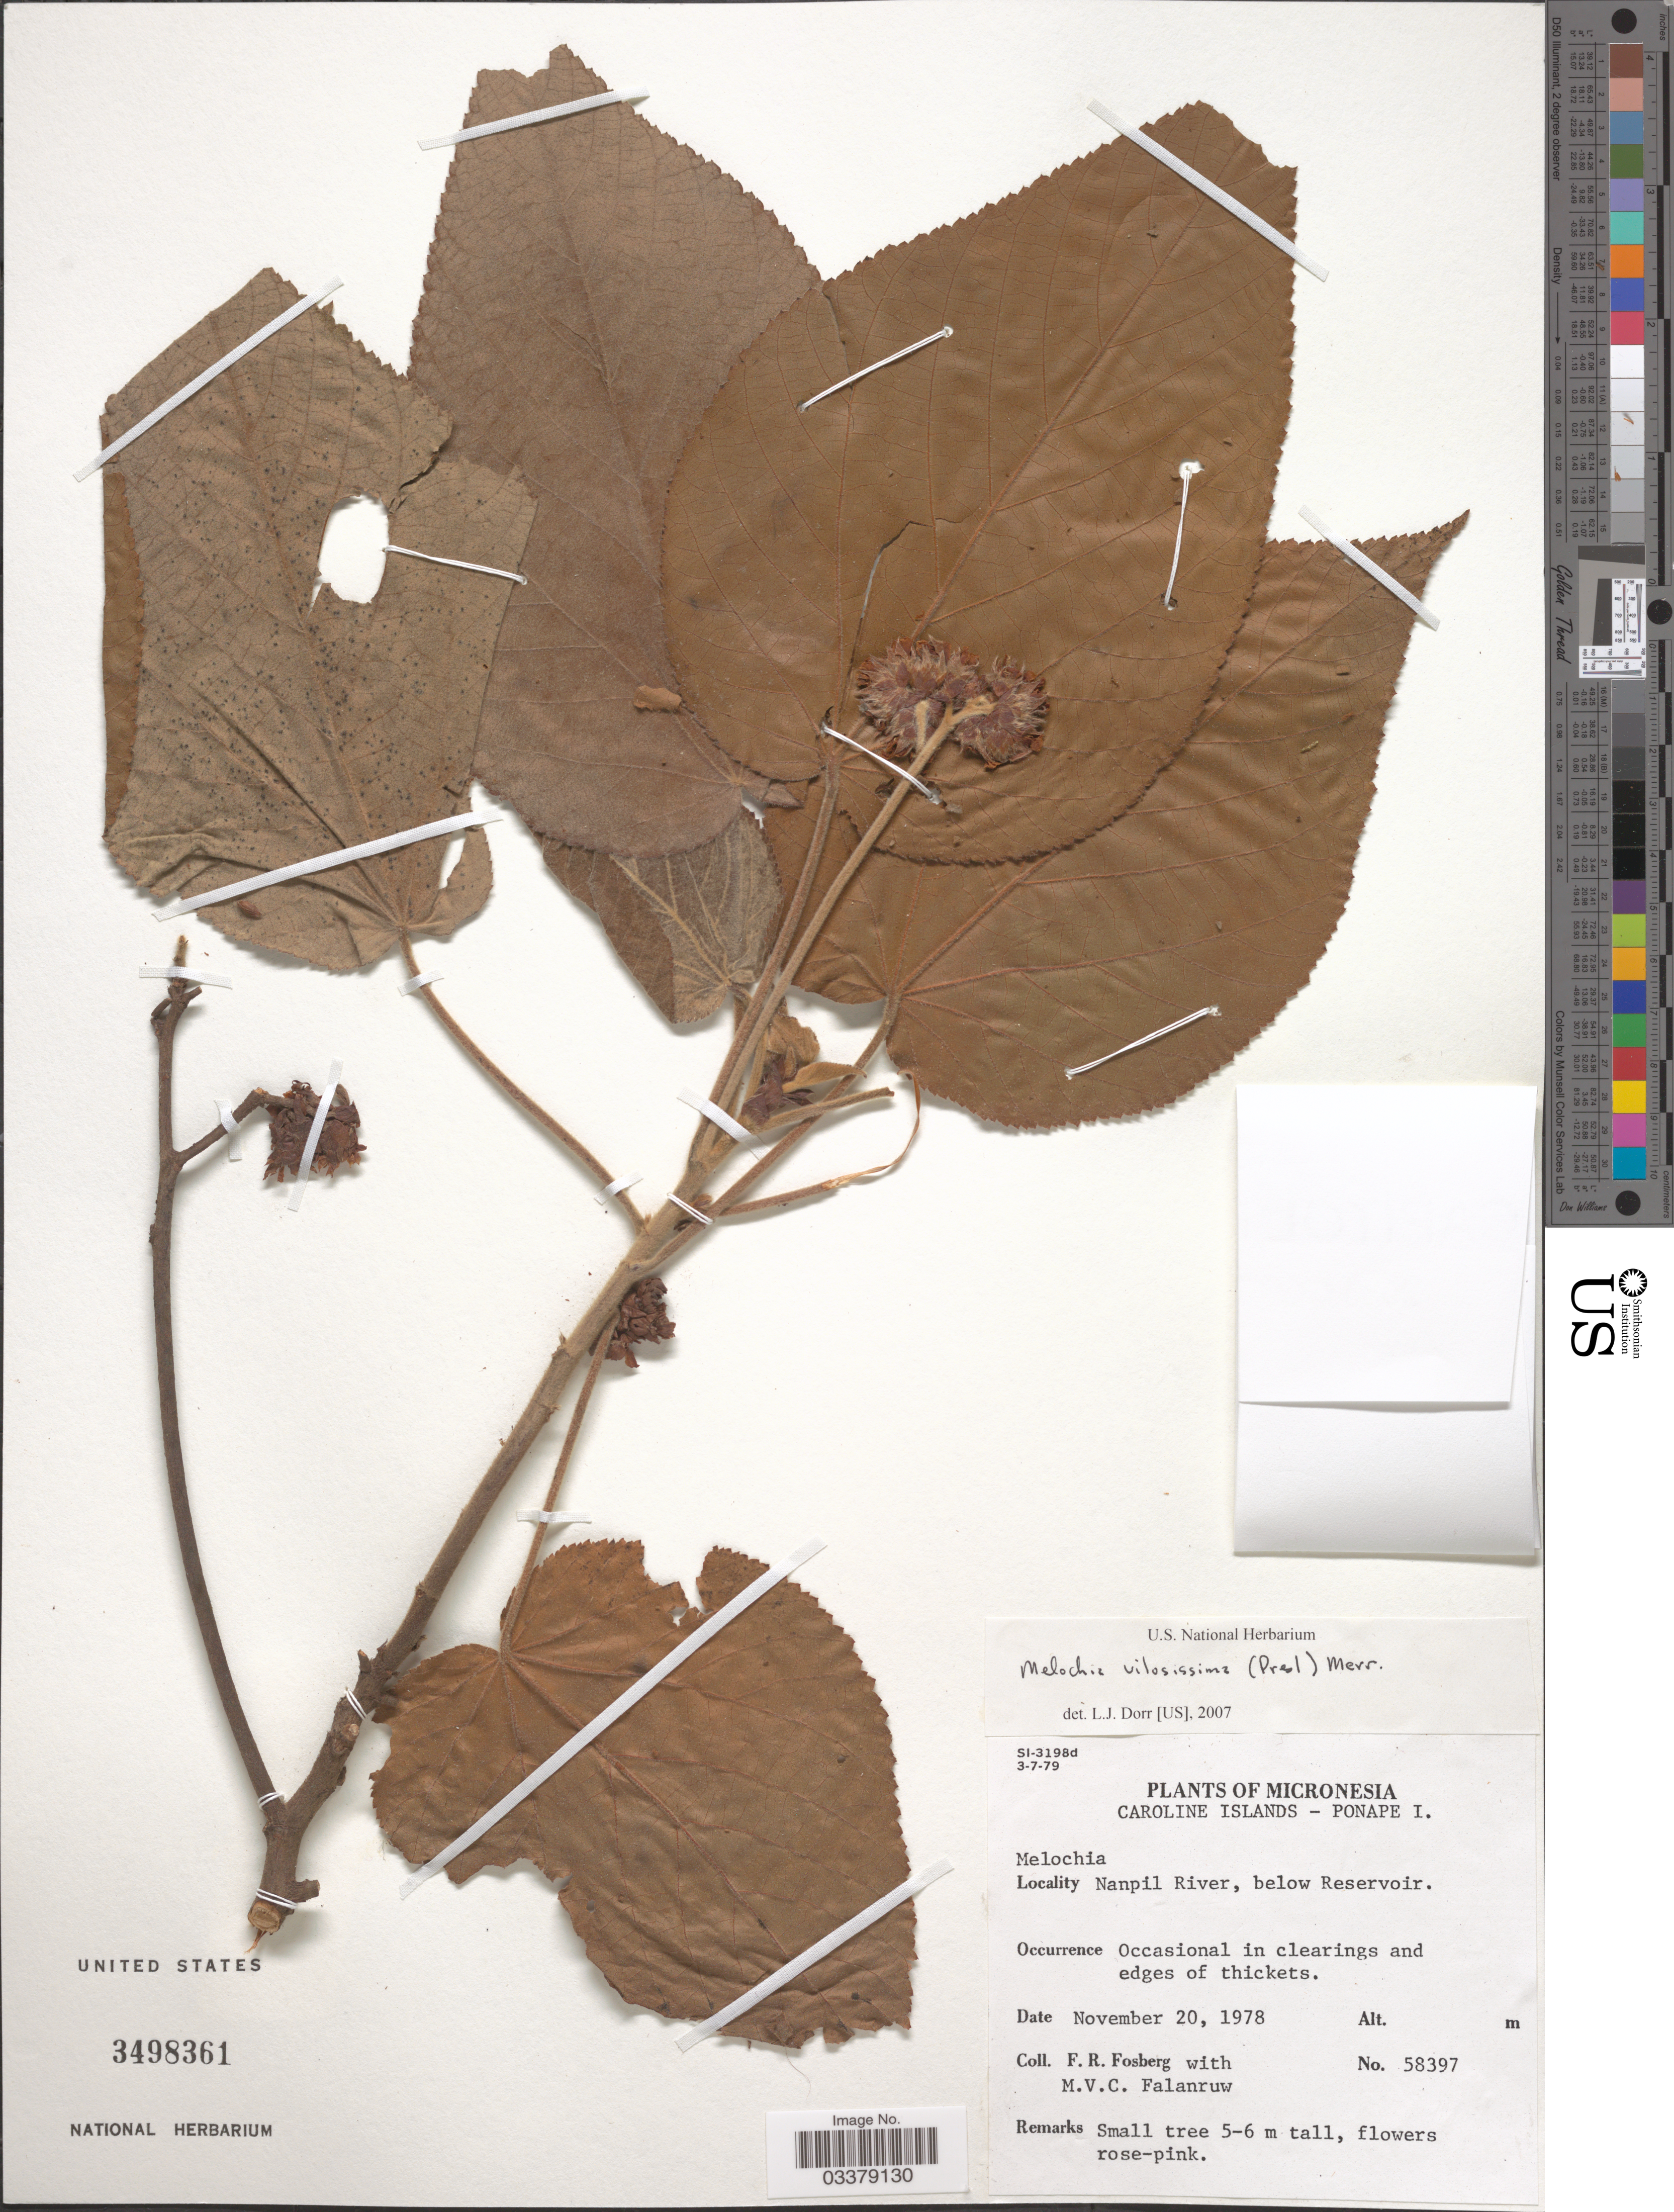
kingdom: Plantae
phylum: Tracheophyta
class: Magnoliopsida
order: Malvales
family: Malvaceae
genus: Melochia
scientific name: Melochia villosissima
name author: (C. Presl) Merr.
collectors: F. R. Fosberg & M. V. Falanruw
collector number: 58397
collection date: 1978-11-20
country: Micronesia, Federated States of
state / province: Pohnpei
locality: Caroline Islands - Ponape I. Nanpil River, below Reservoir.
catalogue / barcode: US 3498361